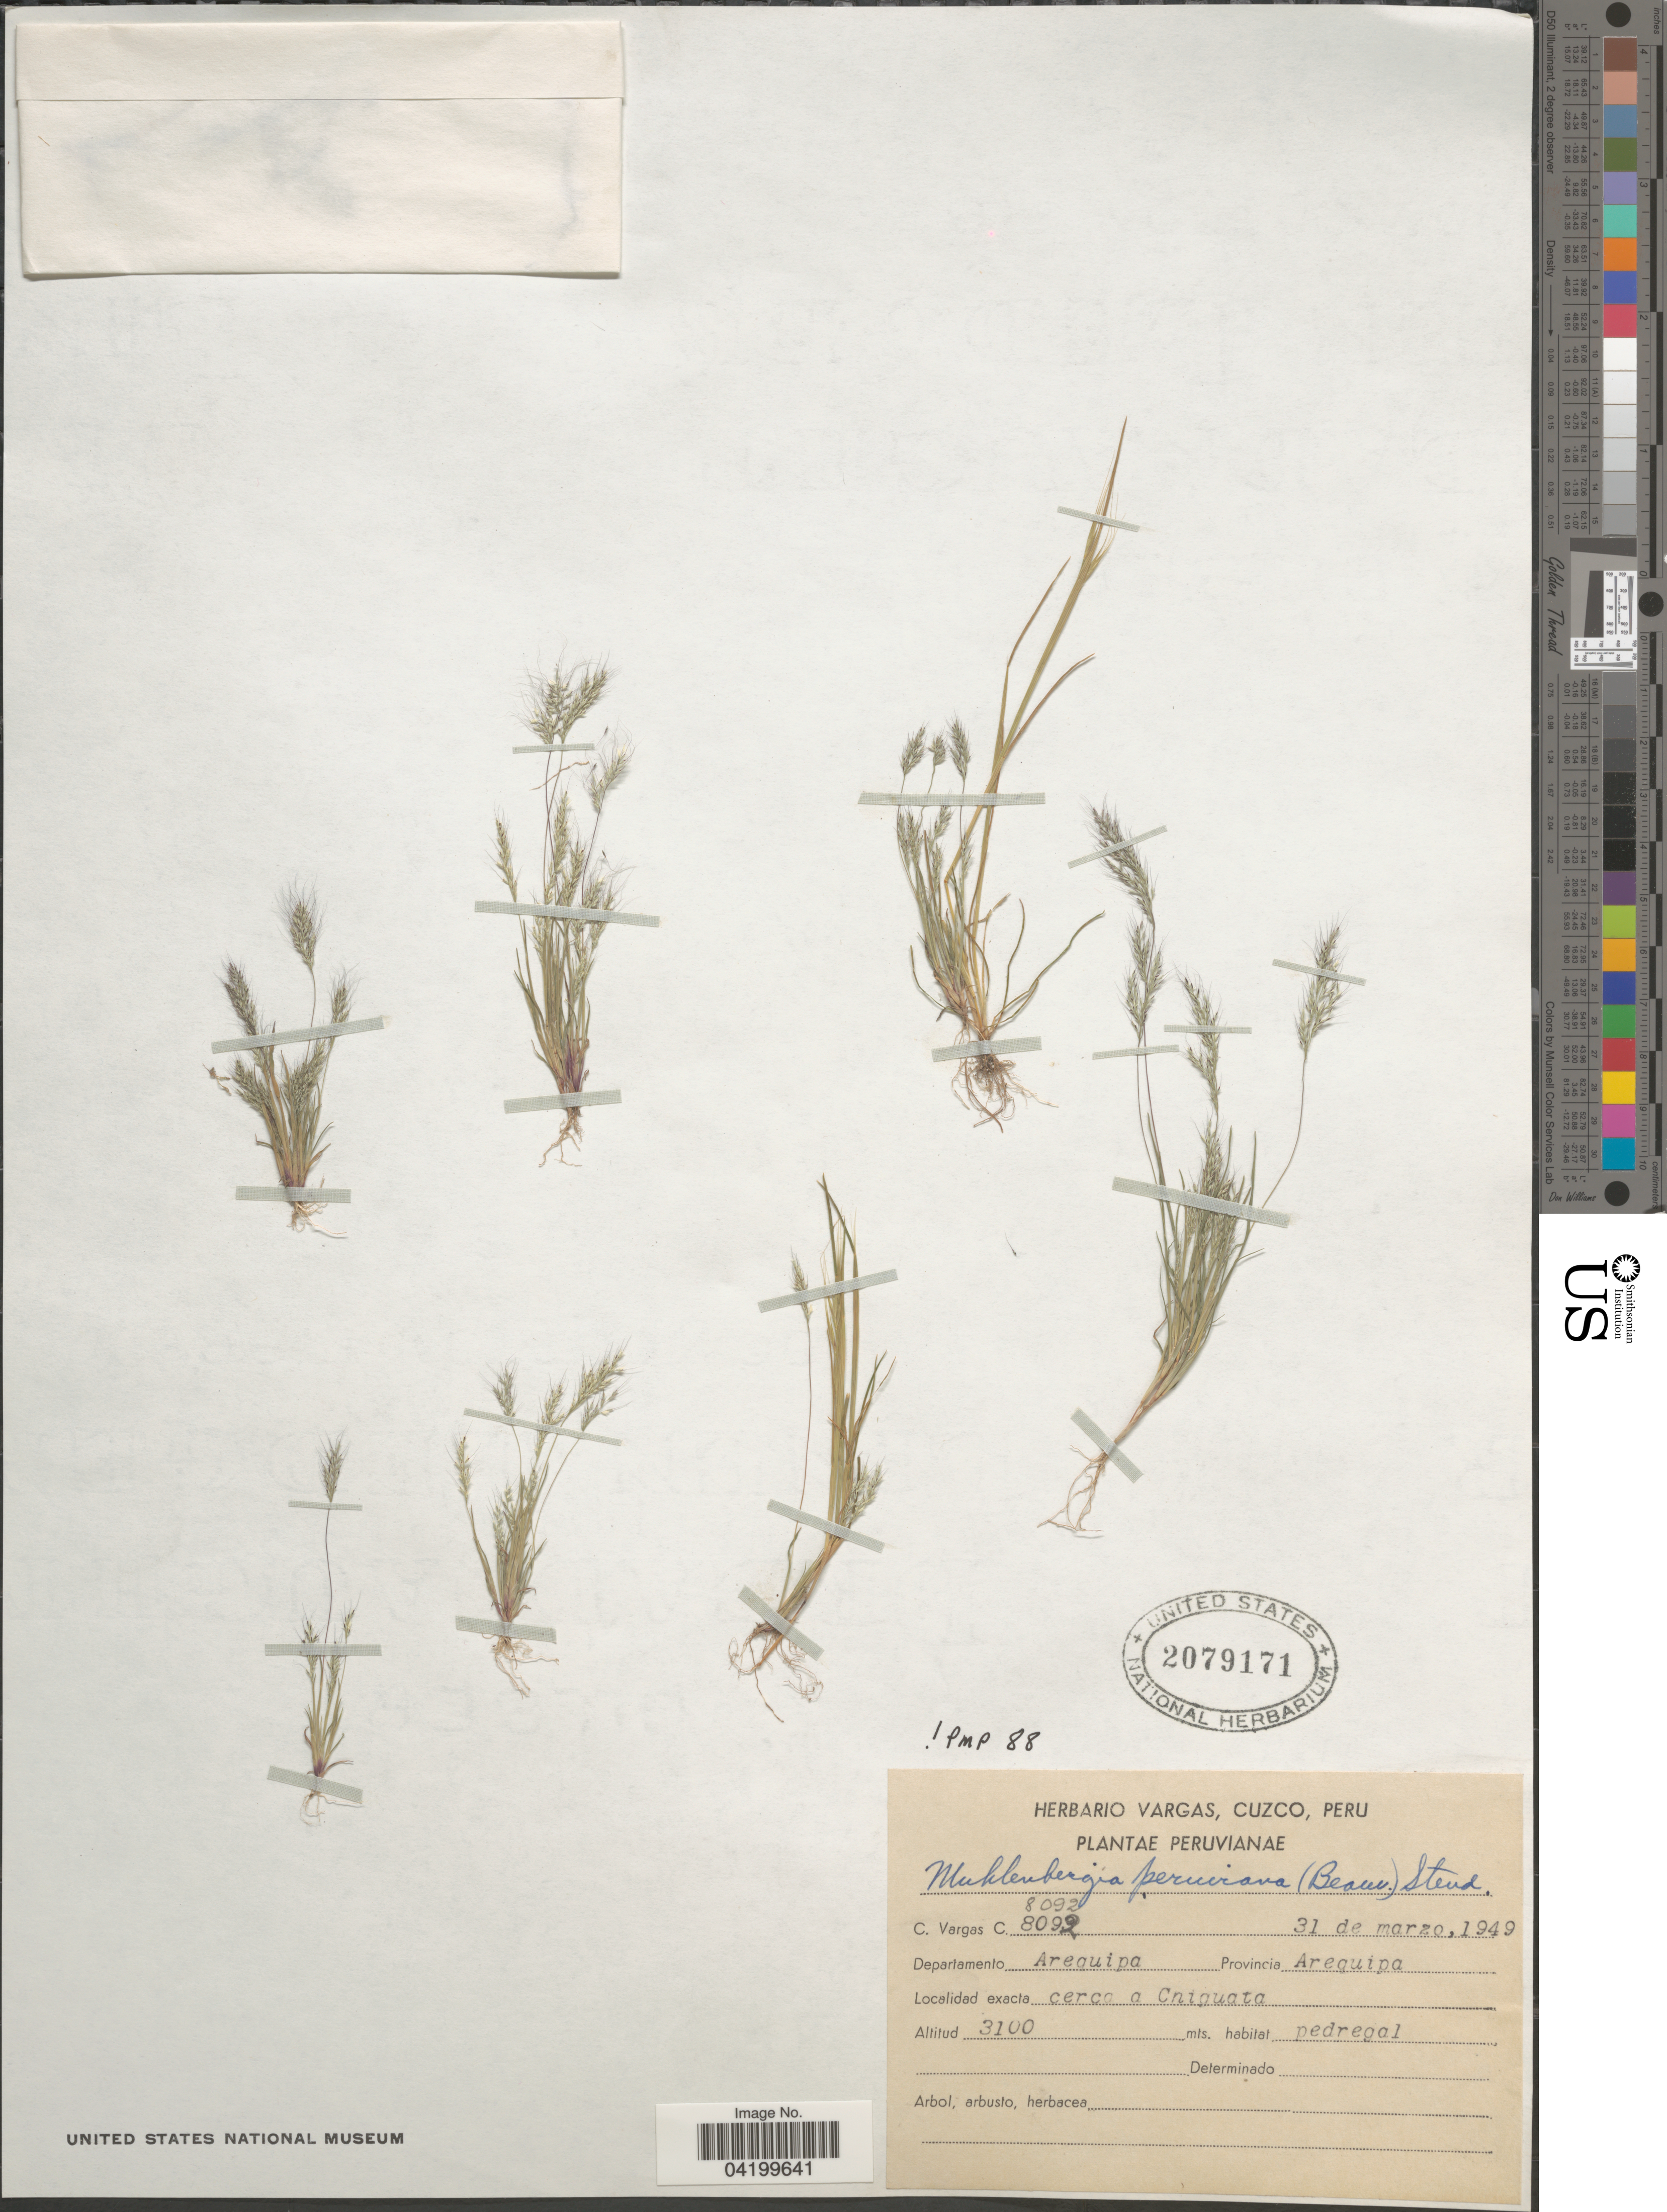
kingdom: Plantae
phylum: Tracheophyta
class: Liliopsida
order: Poales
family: Poaceae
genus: Muhlenbergia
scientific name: Muhlenbergia peruviana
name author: (P. Beauv.) Steud.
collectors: C. Vargas Calderón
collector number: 8092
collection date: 1949-03-31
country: Peru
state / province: Arequipa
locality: Departamento Arequipa. Provincia Arequipa. Cerca a Chiguata.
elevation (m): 3100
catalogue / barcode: US 2079171